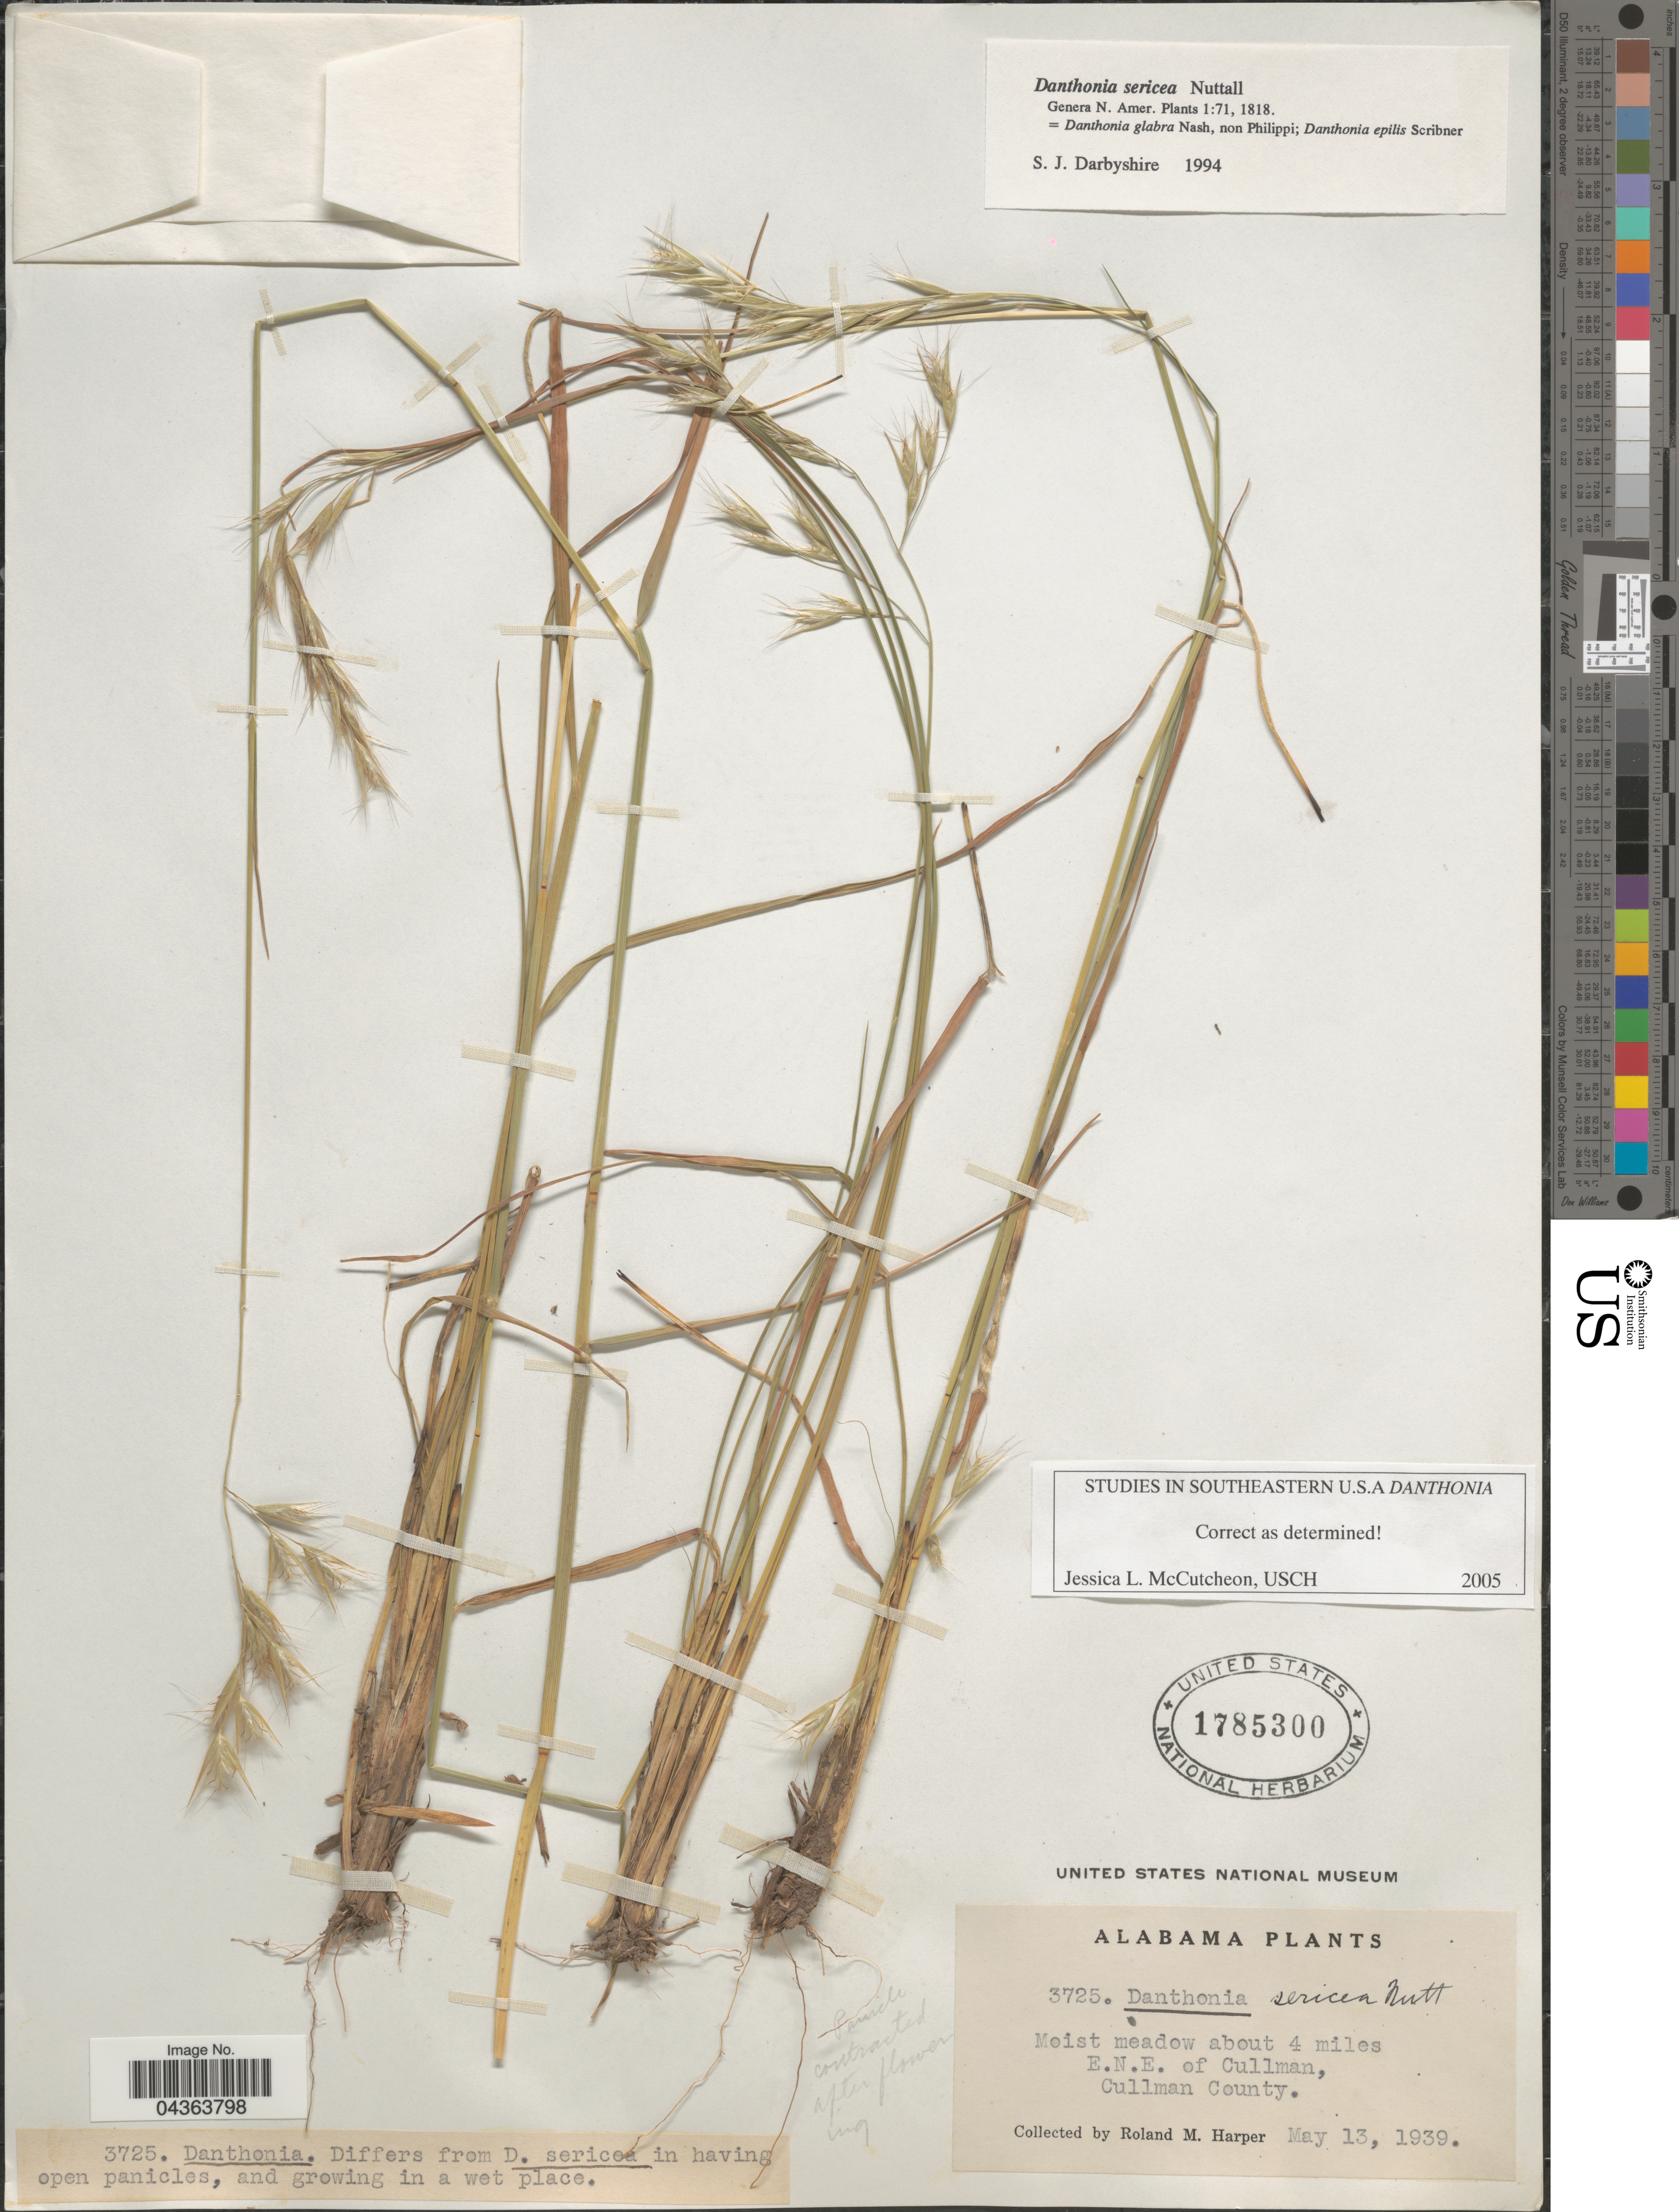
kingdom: Plantae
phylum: Tracheophyta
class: Liliopsida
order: Poales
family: Poaceae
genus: Danthonia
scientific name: Danthonia sericea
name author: Nutt.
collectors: R. M. Harper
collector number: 3725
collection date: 1939-05-13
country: United States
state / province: Alabama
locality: About 4 miles E.N.E. of Cullman, Cullman County.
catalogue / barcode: US 1785300